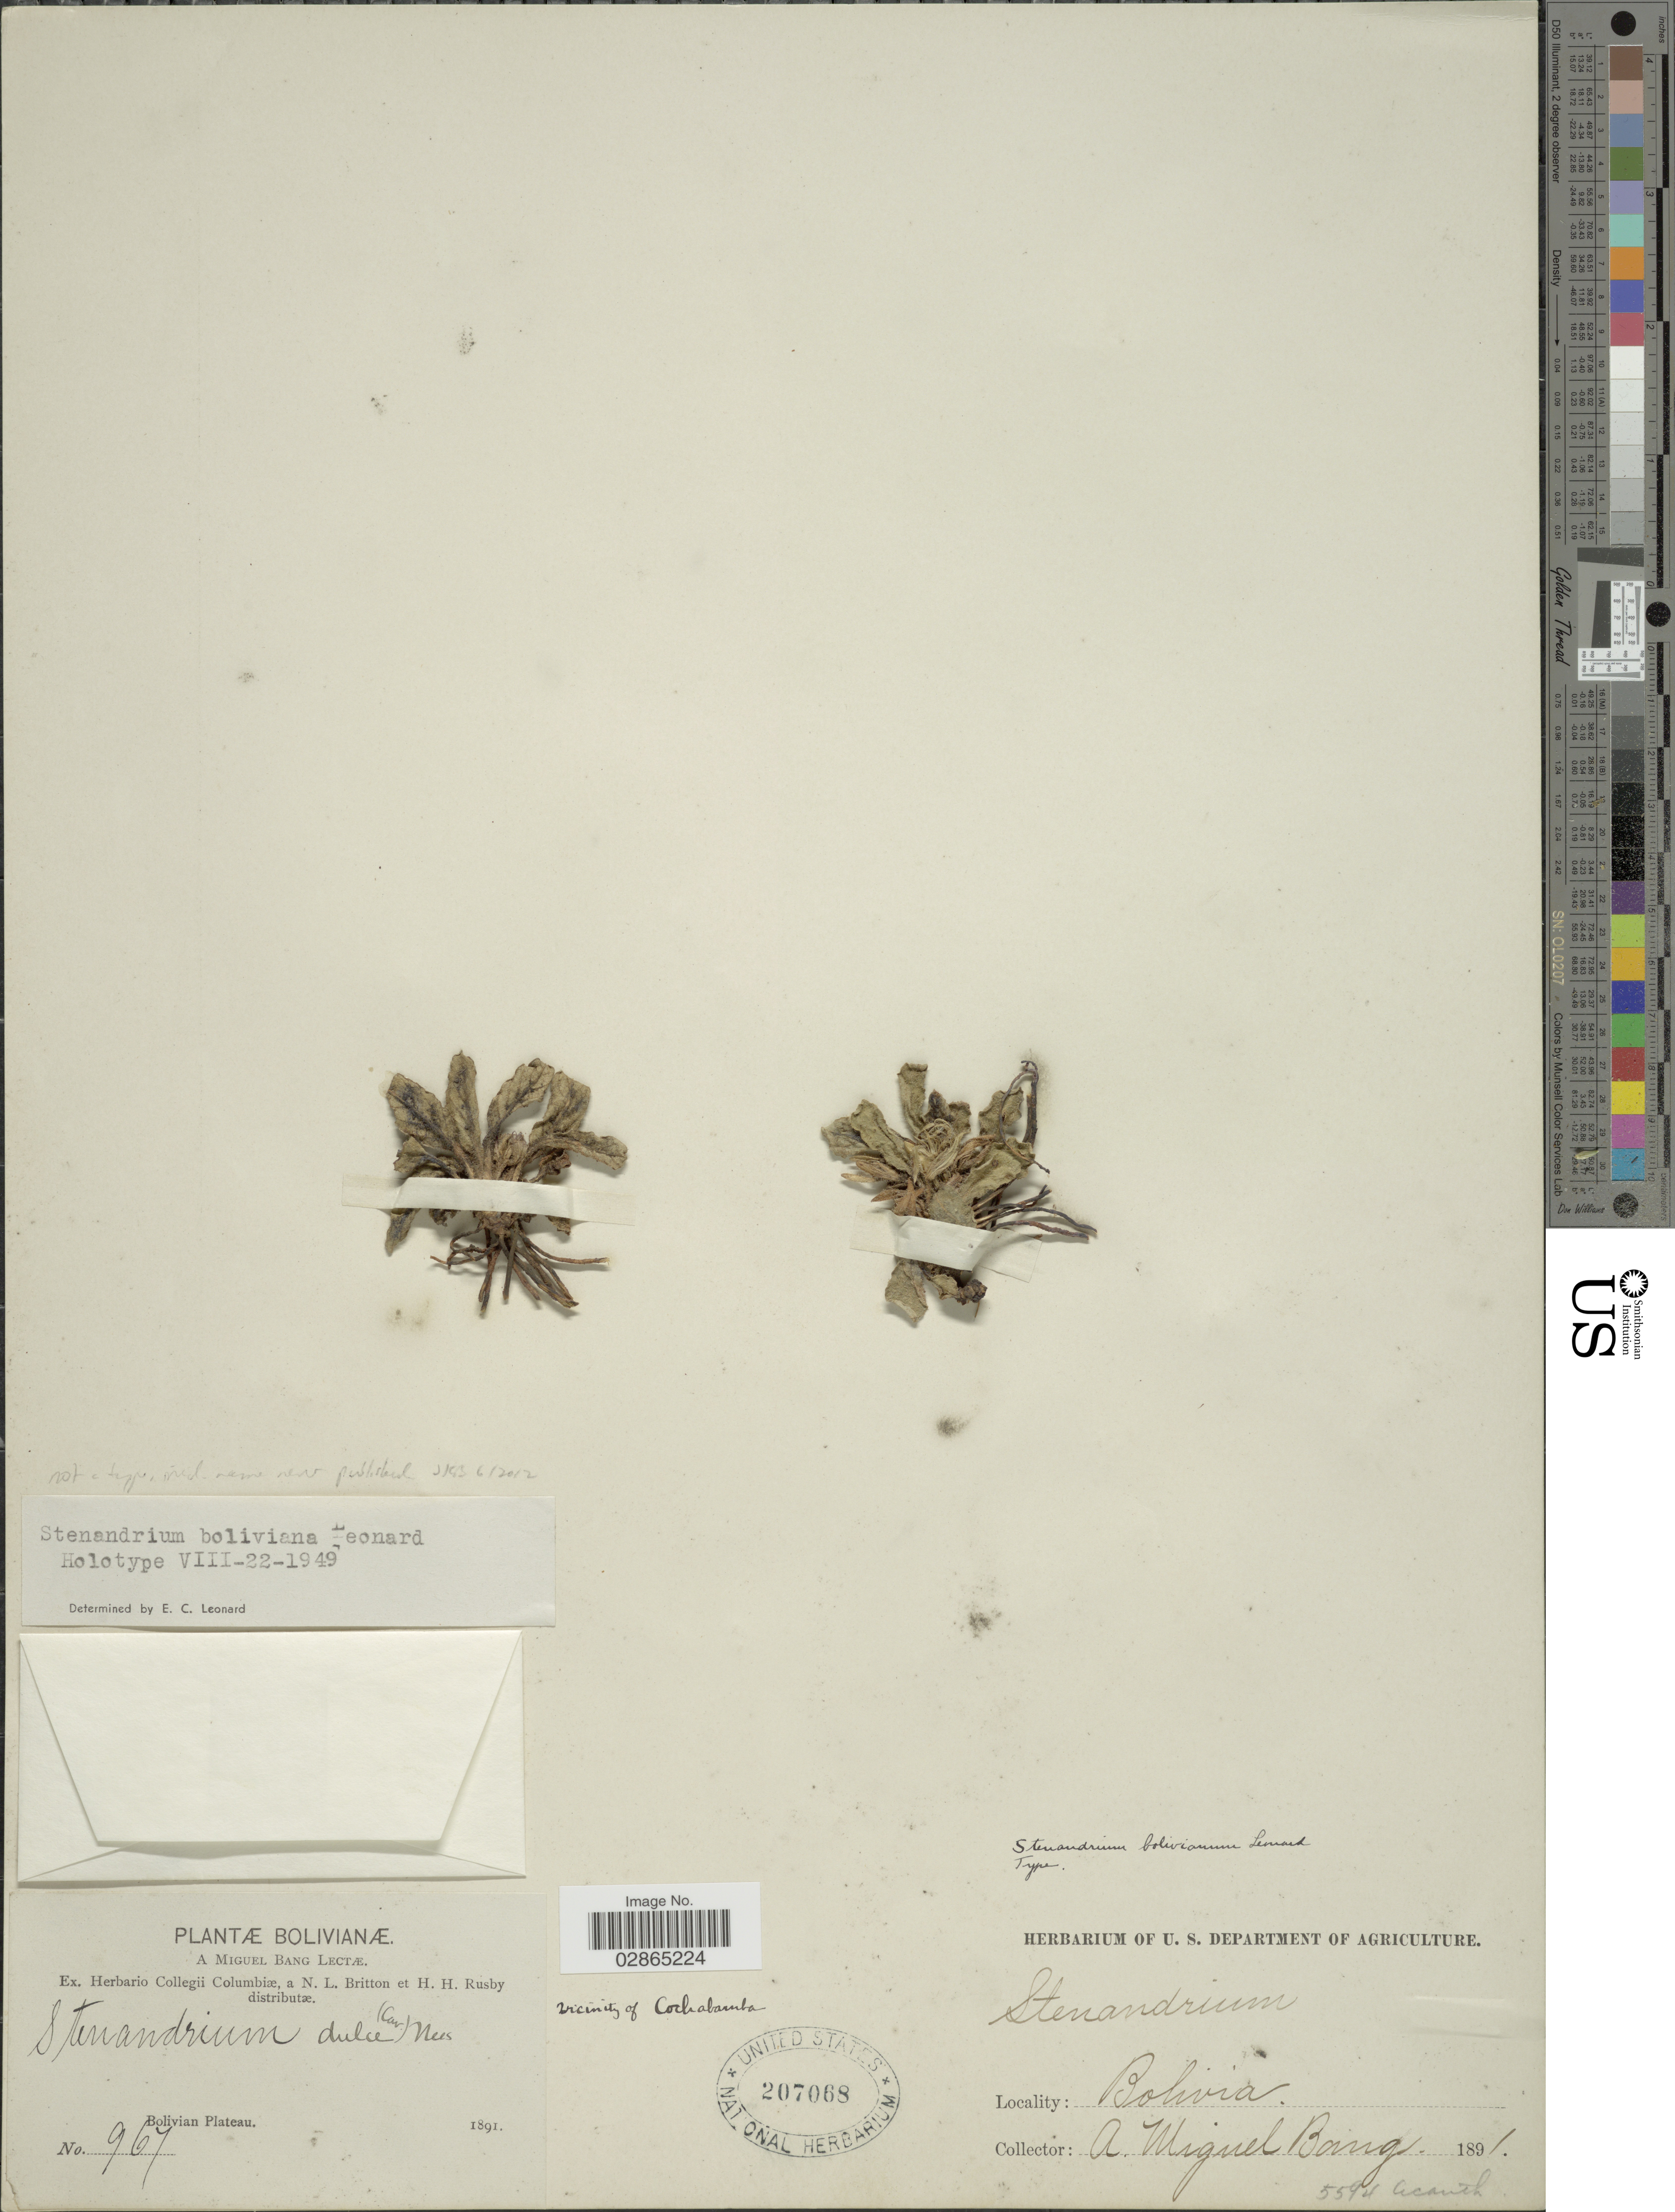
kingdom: Plantae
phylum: Tracheophyta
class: Magnoliopsida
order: Lamiales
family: Acanthaceae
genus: Stenandrium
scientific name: Stenandrium dulce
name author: (Cav.) Nees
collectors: M. Bang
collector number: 967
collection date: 1891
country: Bolivia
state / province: Cochabamba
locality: Bolivian Plateau. Vicinity of Cochabamba.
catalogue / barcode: US 207068